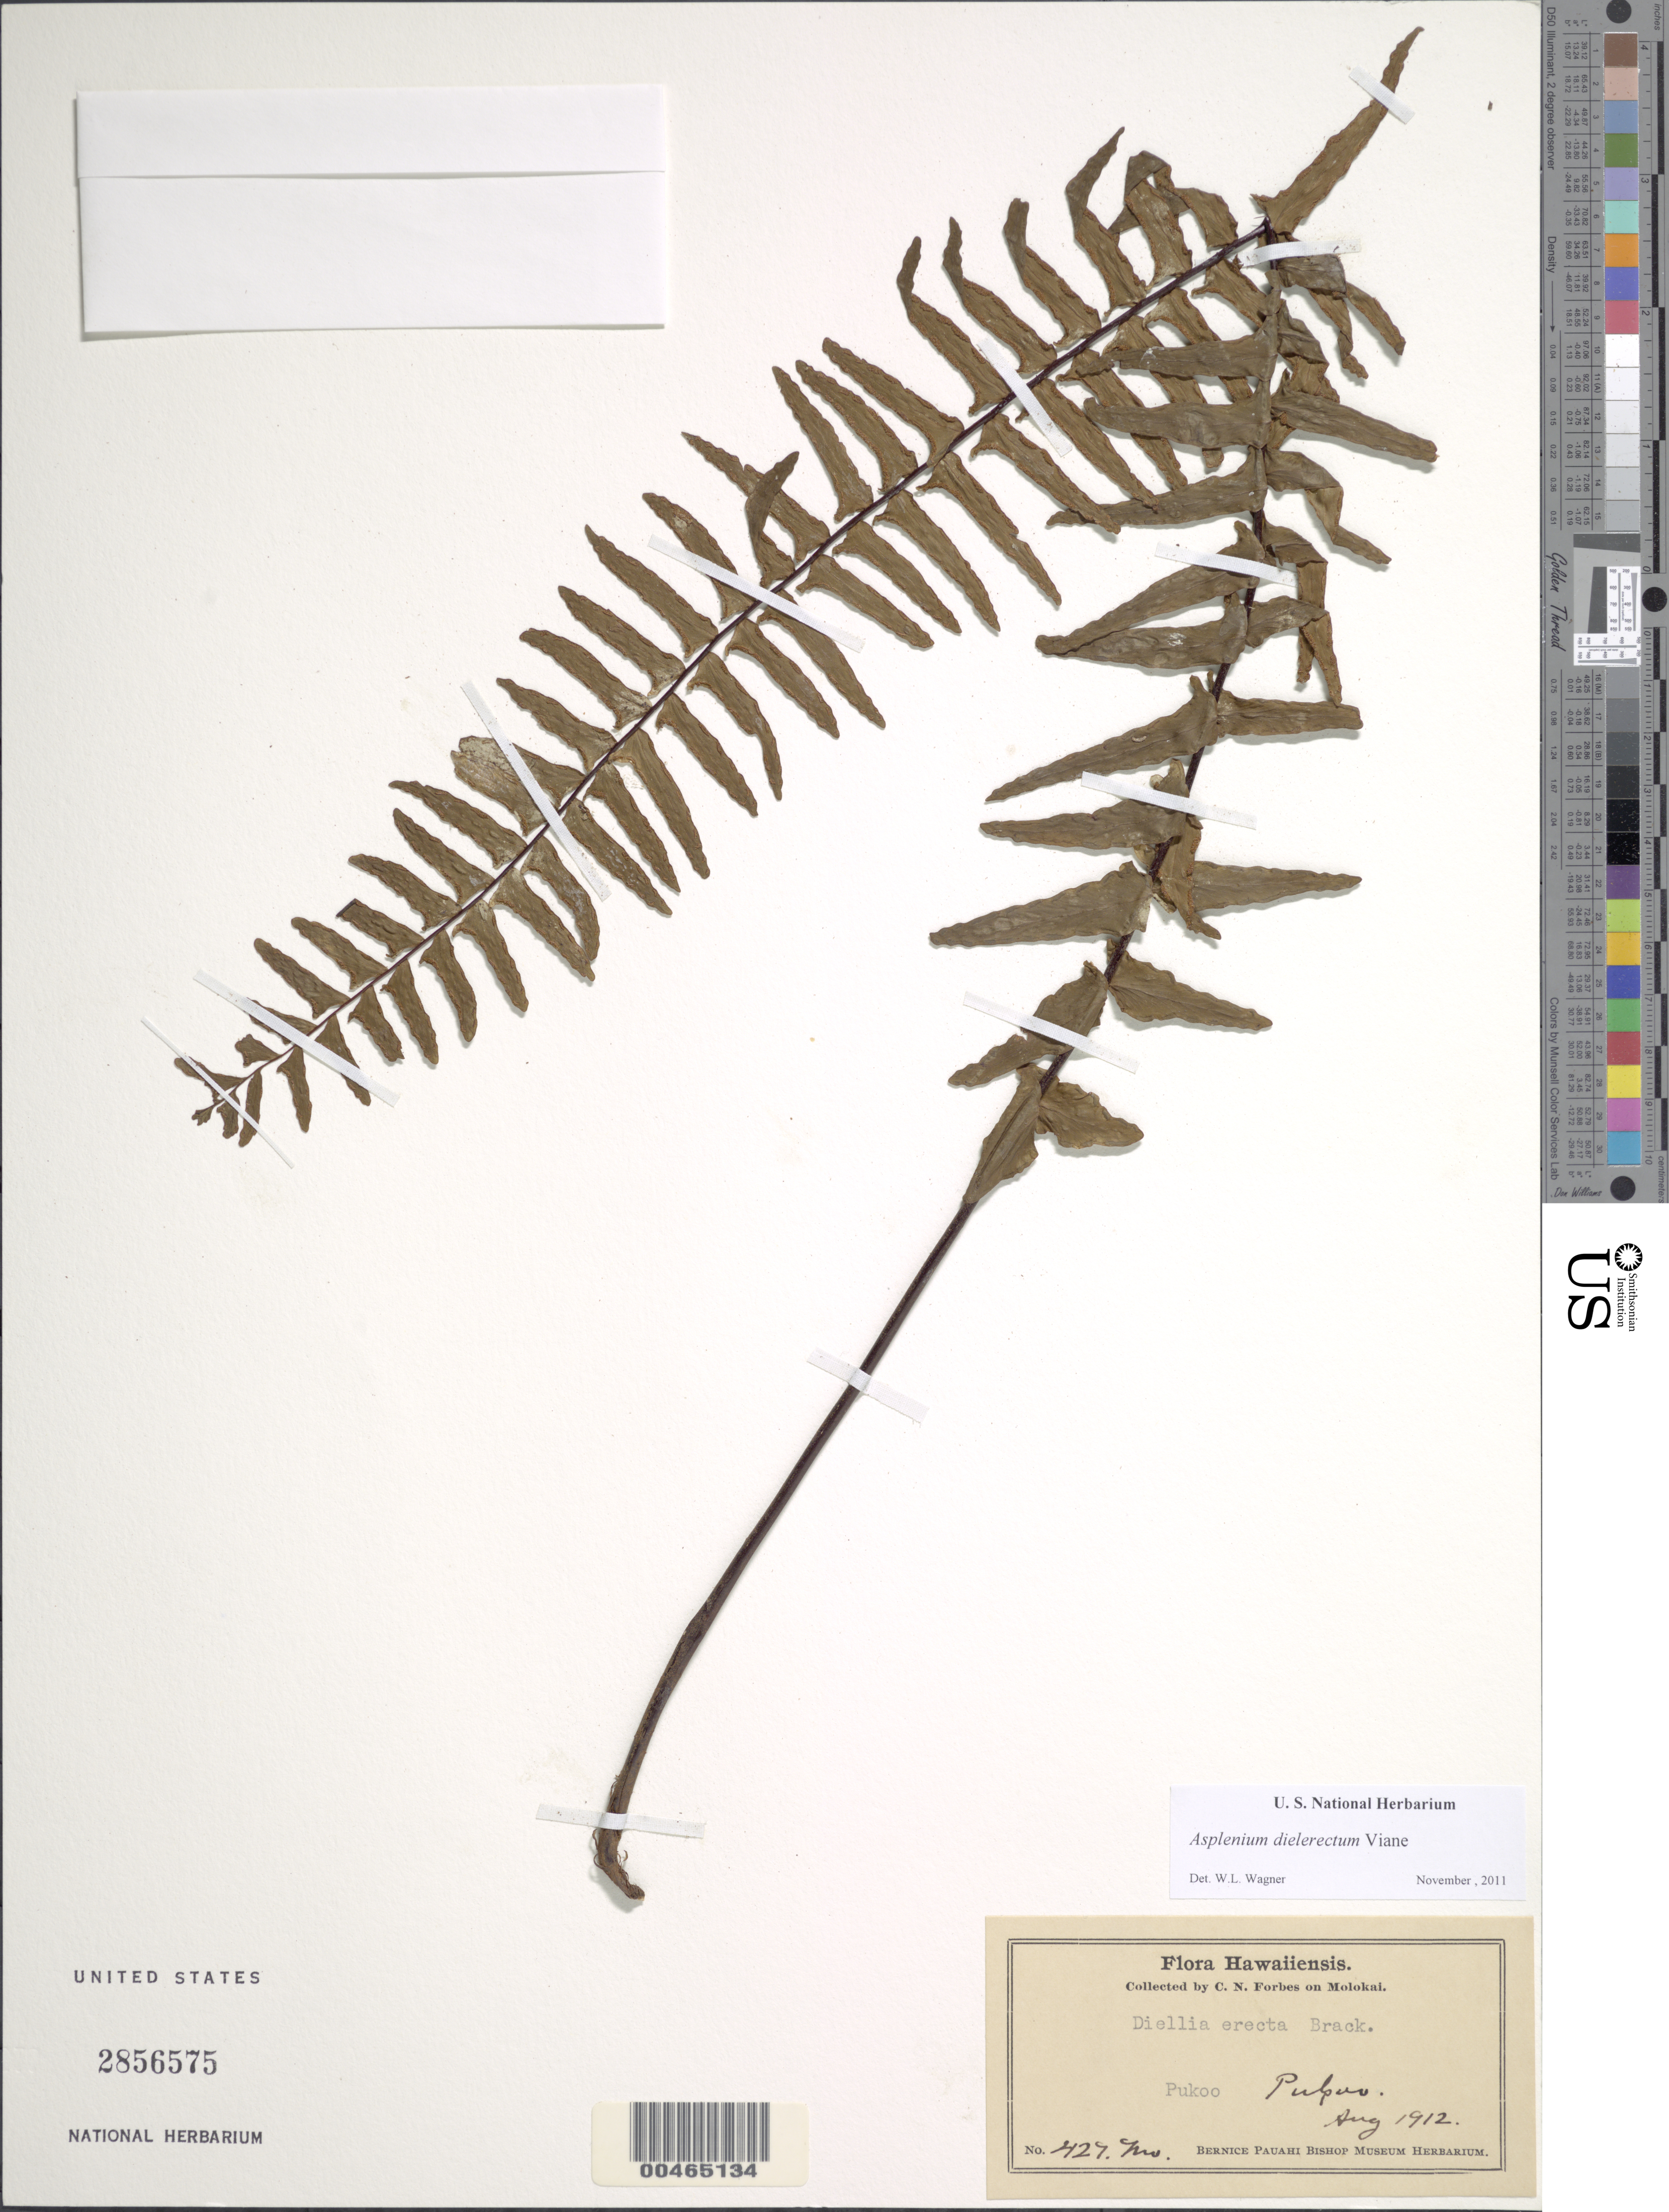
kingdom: Plantae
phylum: Tracheophyta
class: Polypodiopsida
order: Polypodiales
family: Aspleniaceae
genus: Asplenium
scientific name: Asplenium dielerectum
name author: Viane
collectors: C. N. Forbes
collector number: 429.Mo.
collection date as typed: Aug 1912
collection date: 1912-08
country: United States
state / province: Hawaii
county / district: Maui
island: Moloka'i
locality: Pukoo, Molokai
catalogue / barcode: US 2856575